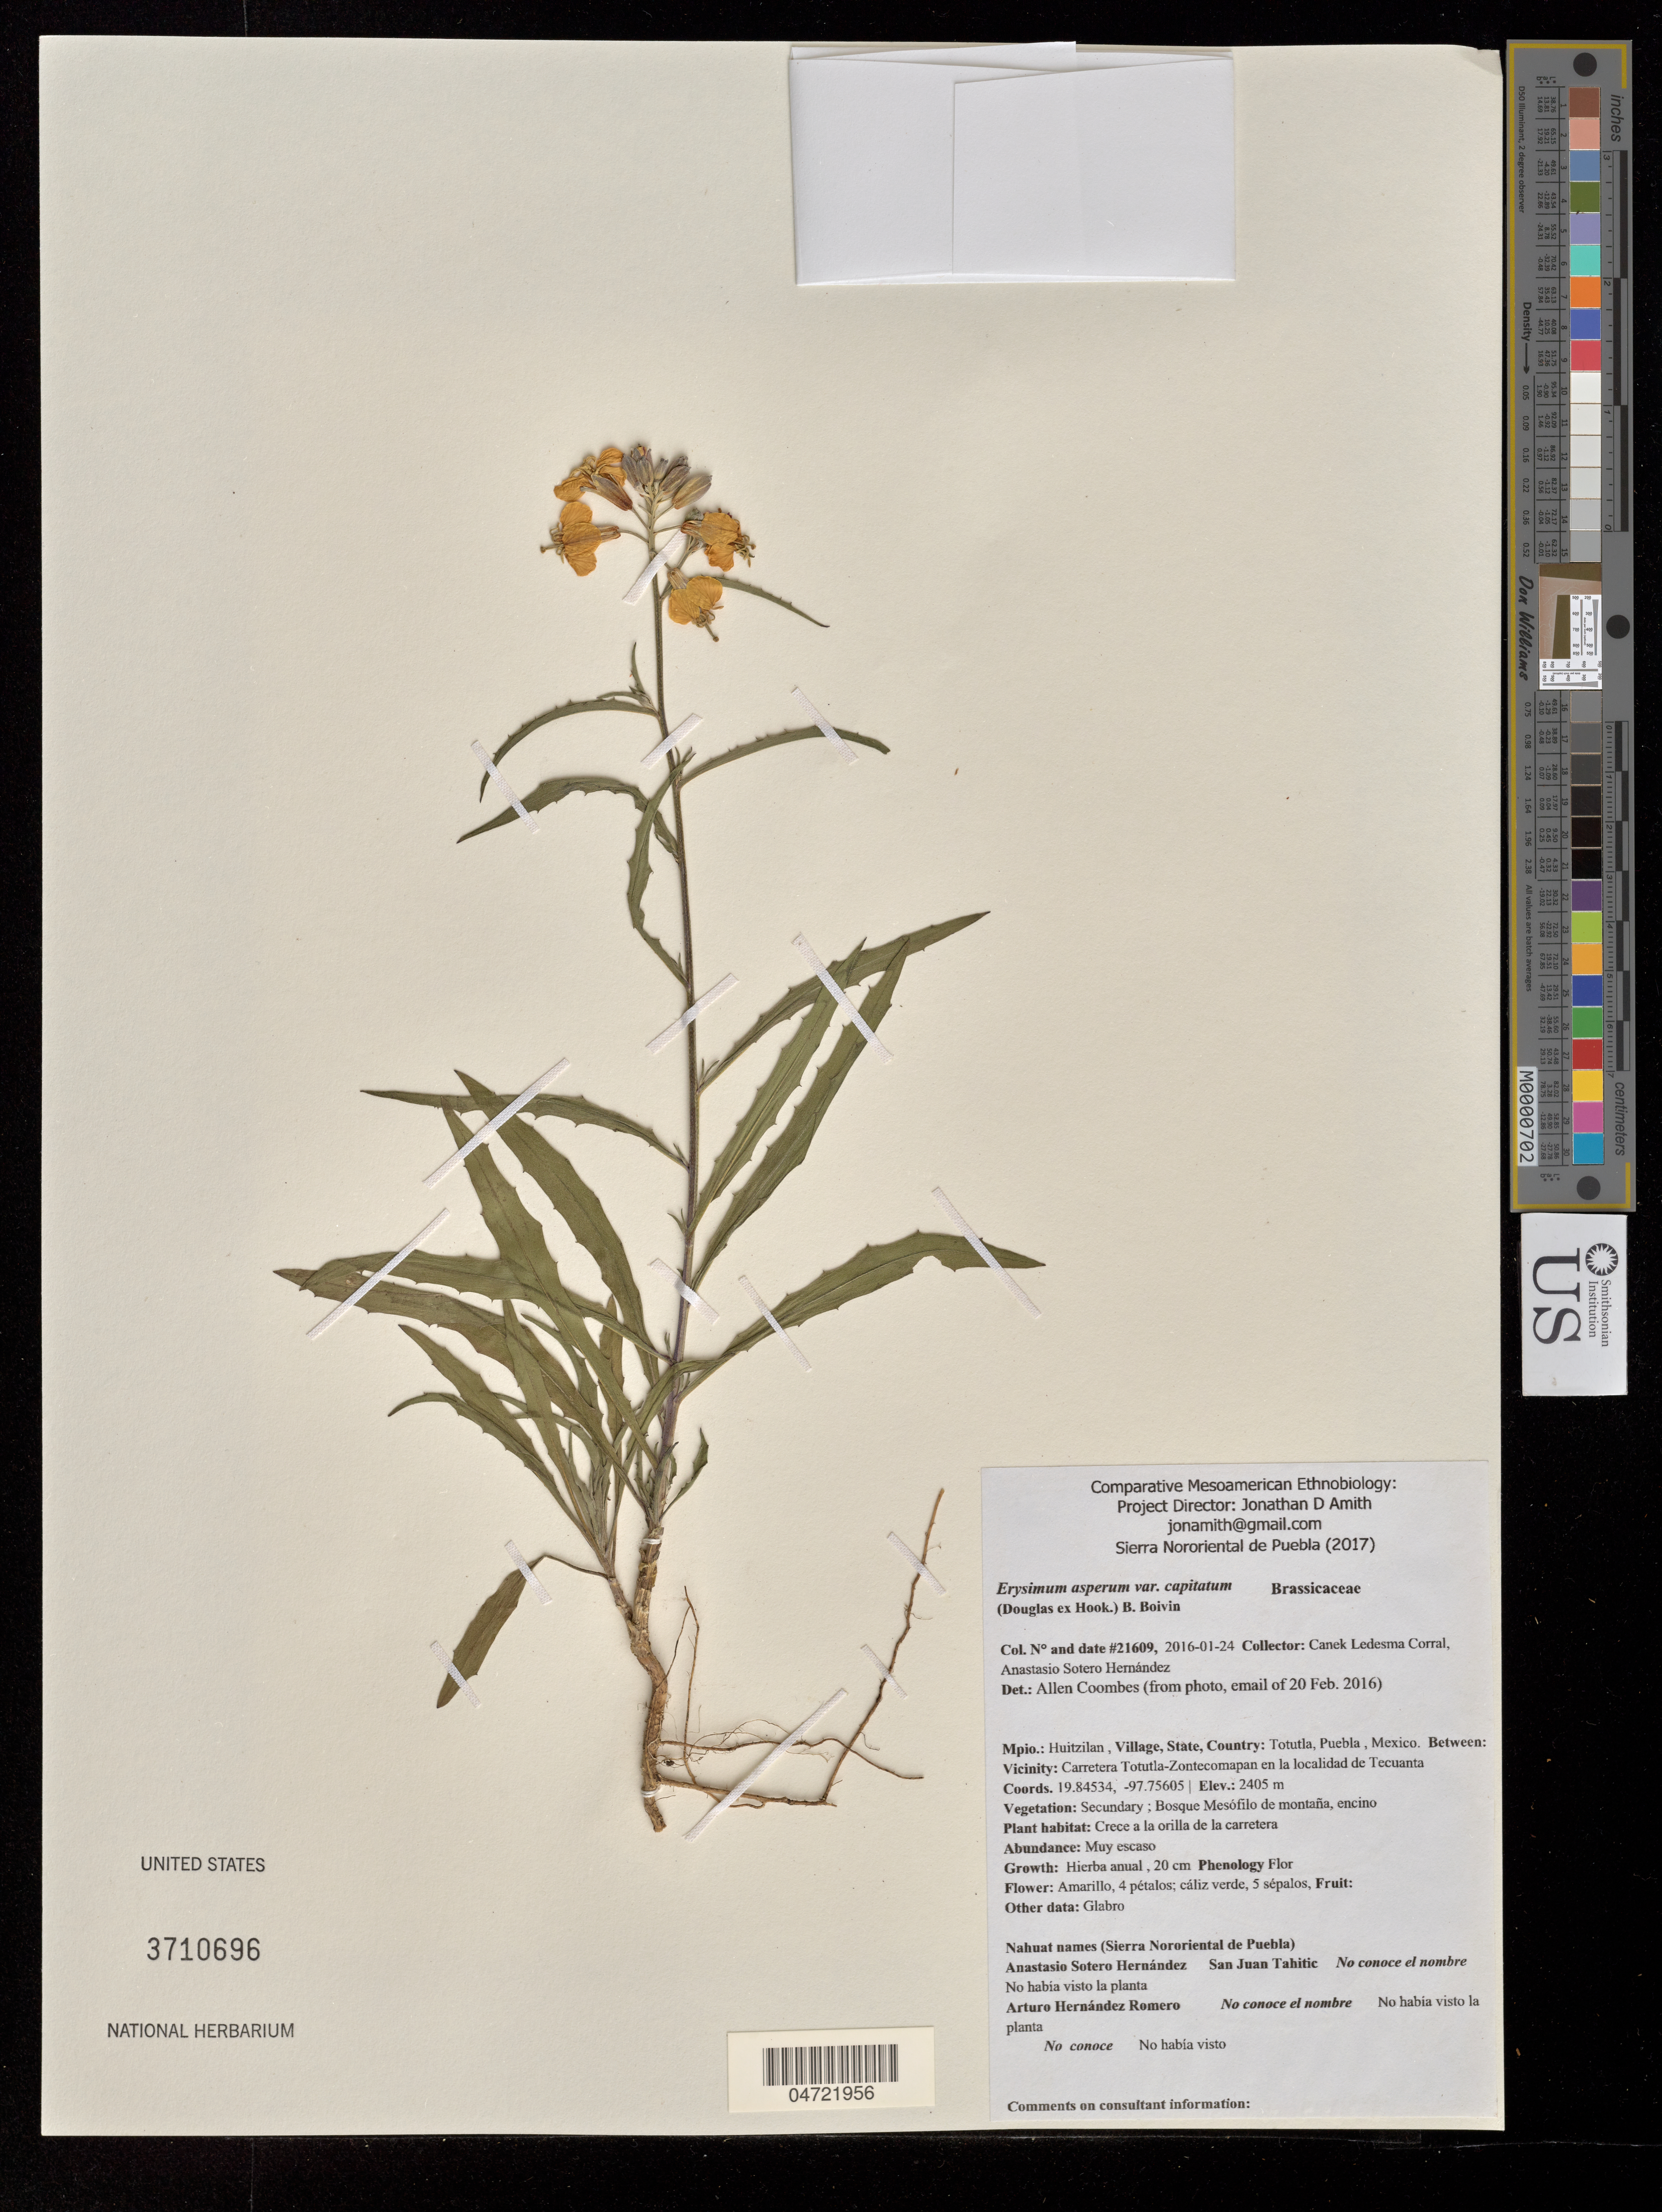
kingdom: Plantae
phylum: Tracheophyta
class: Magnoliopsida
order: Brassicales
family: Brassicaceae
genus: Erysimum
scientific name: Erysimum asperum var. capitatum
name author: (Douglas ex Hook.) B. Boivin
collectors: Canek Ledesma C. & A. Sotero H.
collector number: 21609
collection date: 2016-01-24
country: Mexico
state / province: Puebla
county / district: Huitzilan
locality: Carretera Totutla-zontecomapan en la localidad de Tecuanta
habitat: Crece a la orilla de la carretera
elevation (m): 2405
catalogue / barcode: US 3710696